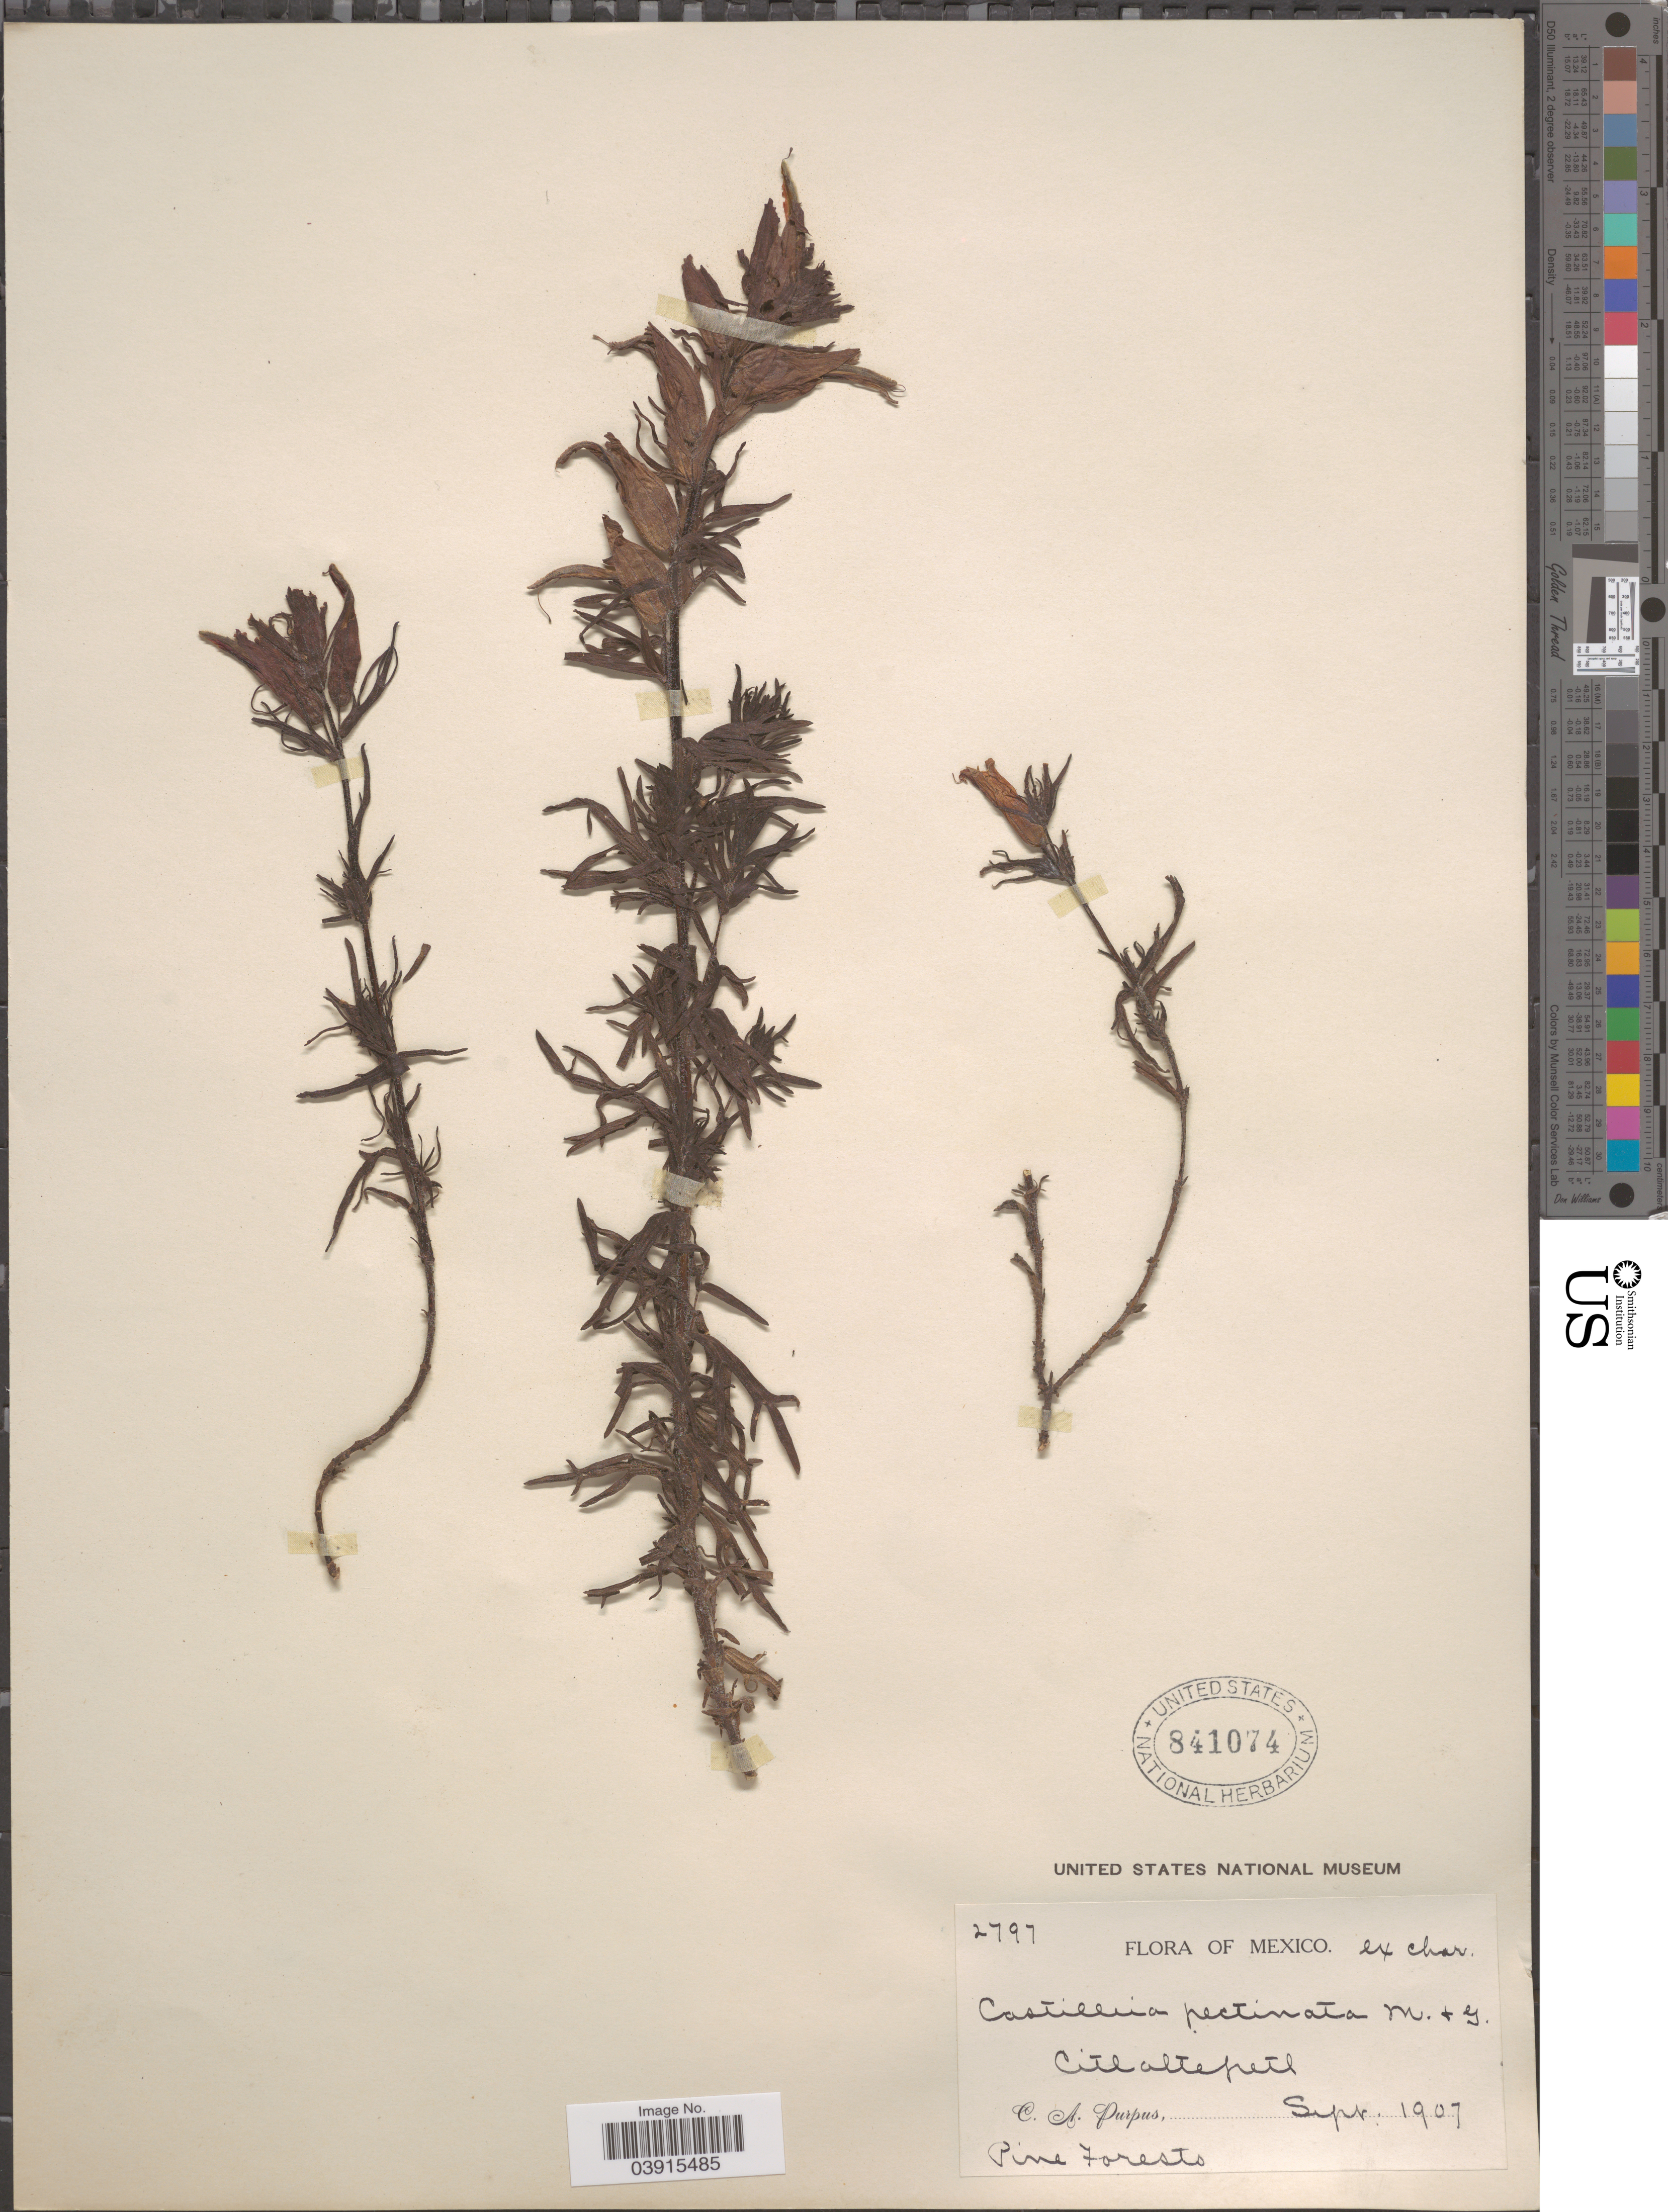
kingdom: Plantae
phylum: Tracheophyta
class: Magnoliopsida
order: Lamiales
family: Orobanchaceae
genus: Castilleja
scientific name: Castilleja pectinata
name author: M. Martens & Galeotti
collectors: C. A. Purpus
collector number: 2797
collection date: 1907-09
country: Mexico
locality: Citlaltepetl.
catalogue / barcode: US 841074